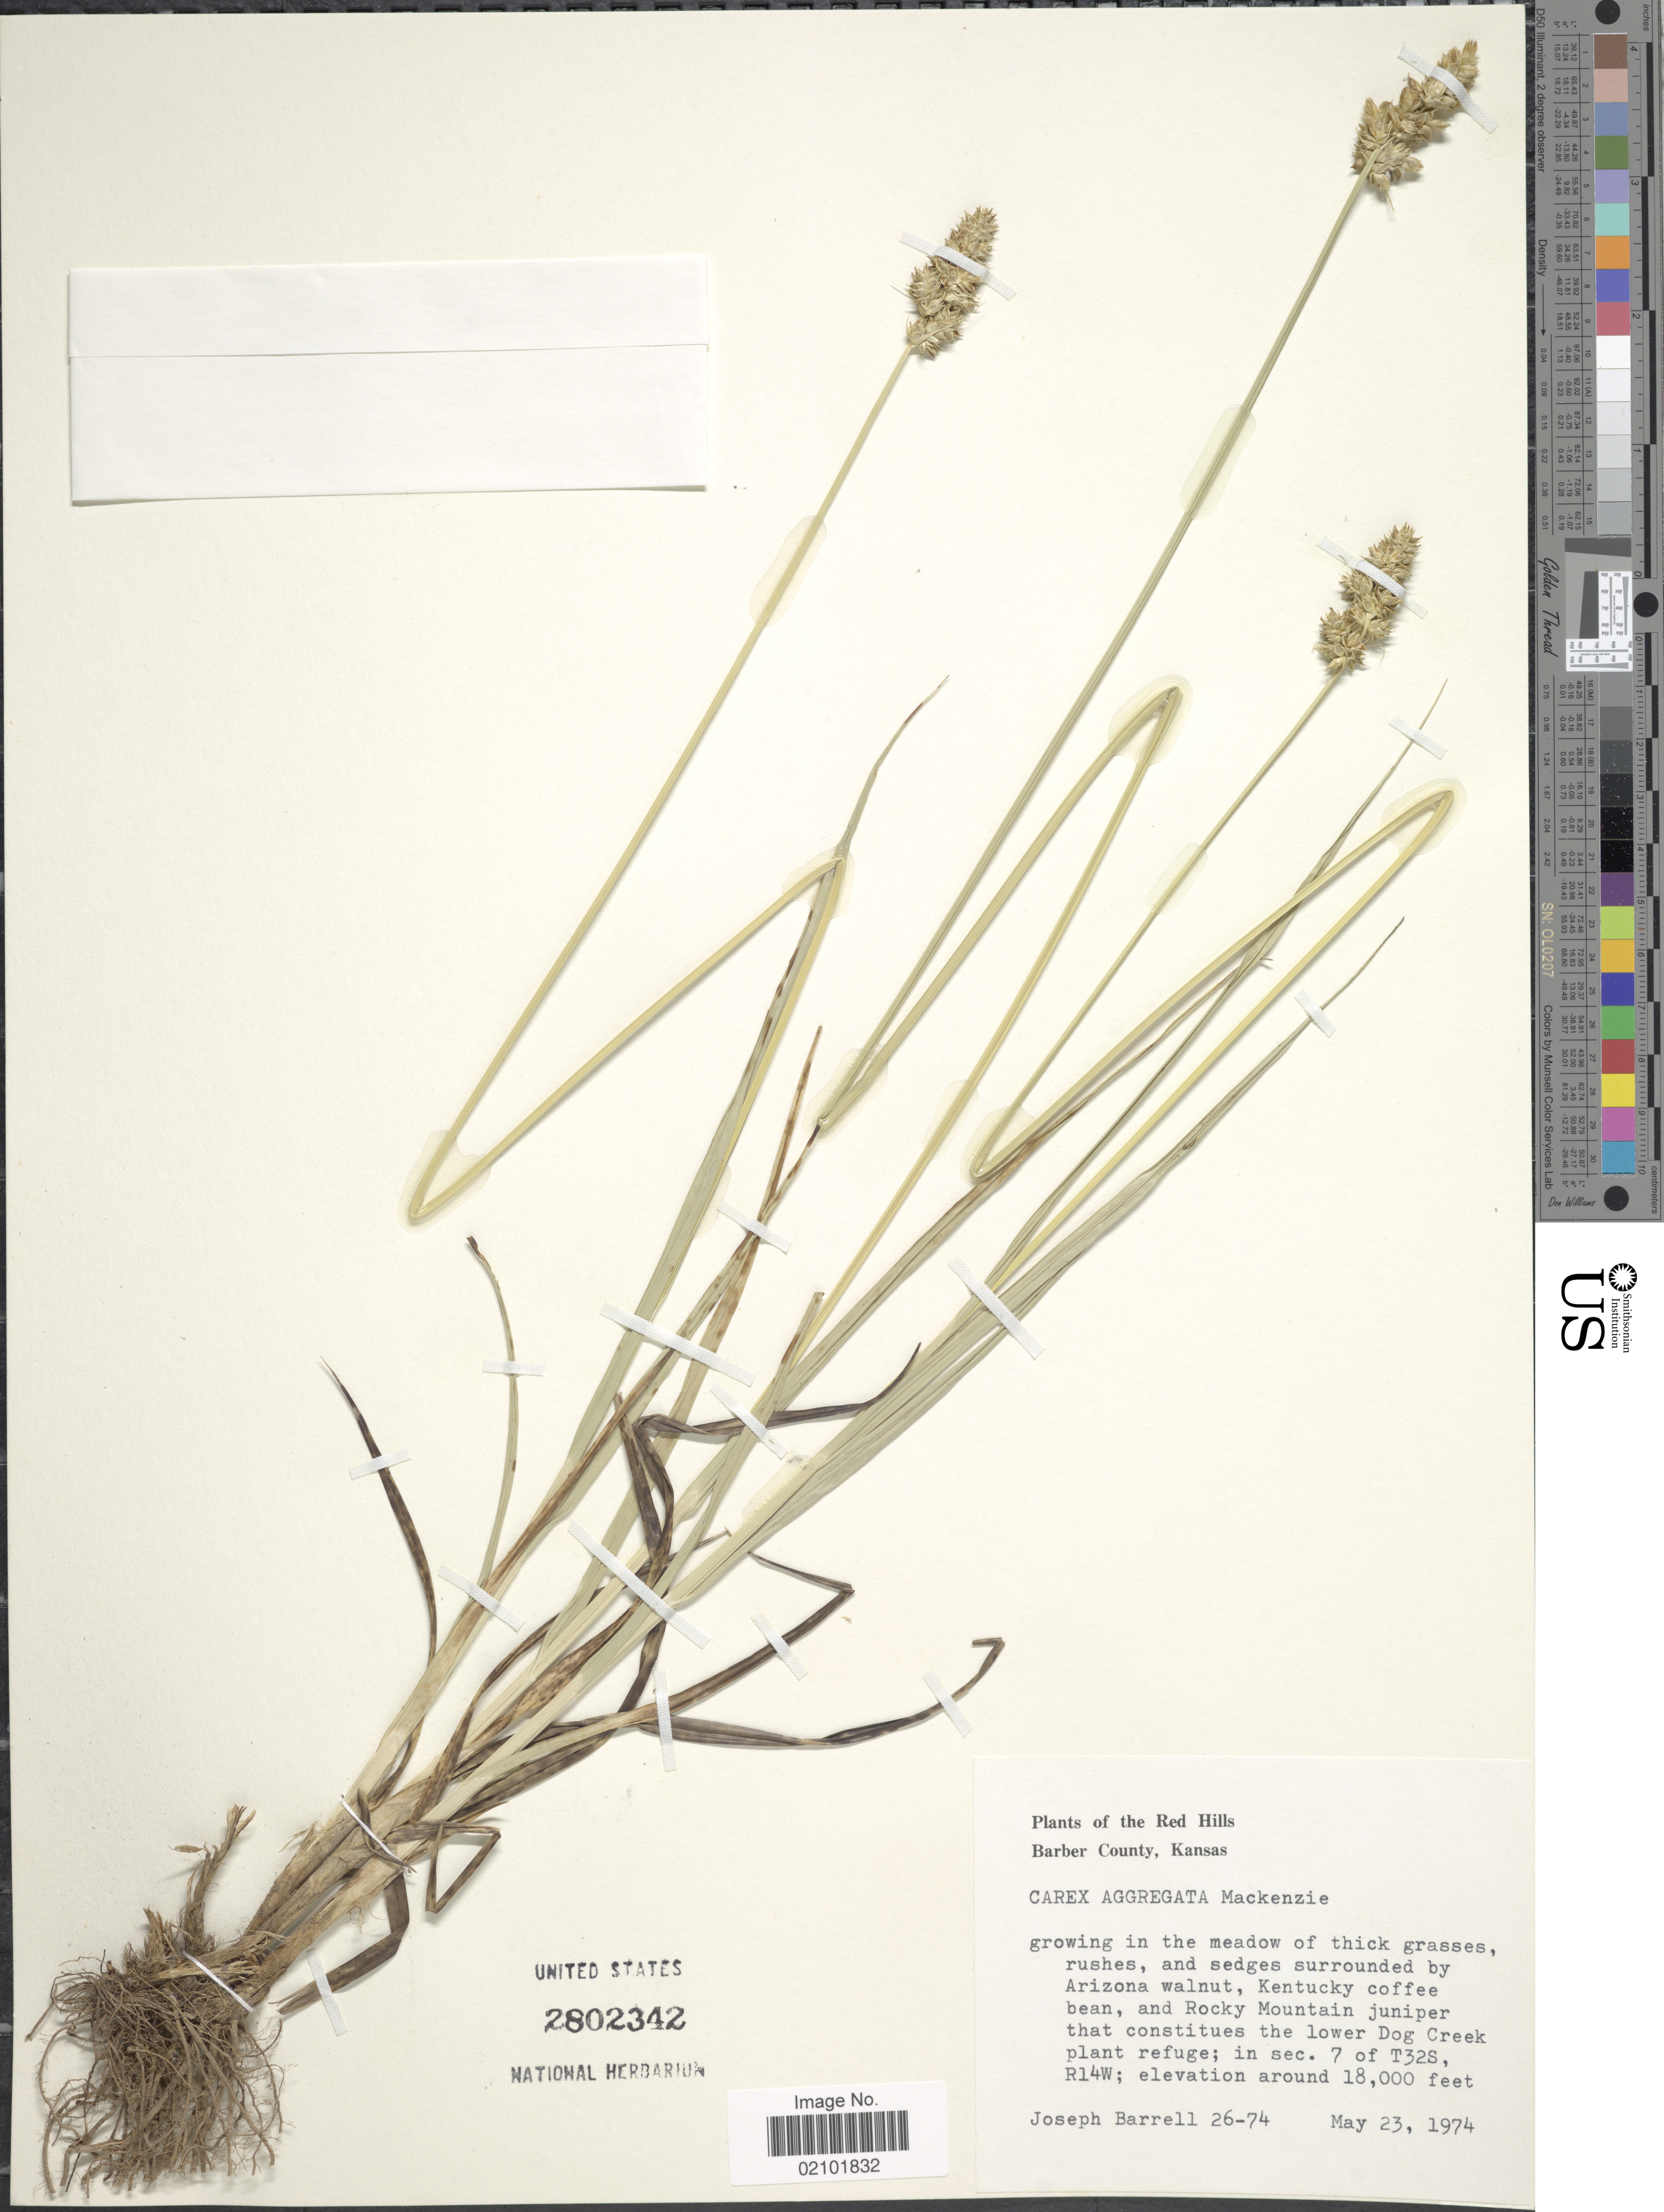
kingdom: Plantae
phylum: Tracheophyta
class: Liliopsida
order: Poales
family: Cyperaceae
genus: Carex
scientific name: Carex aggregata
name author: Mack.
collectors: J. Barrell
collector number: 26-74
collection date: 1974-05-23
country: United States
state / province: Kansas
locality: Red Hills. Barber County. lower Dog Creek plant refuge; in sec. 7 of T32S, R14W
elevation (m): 5486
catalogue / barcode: US 2802342